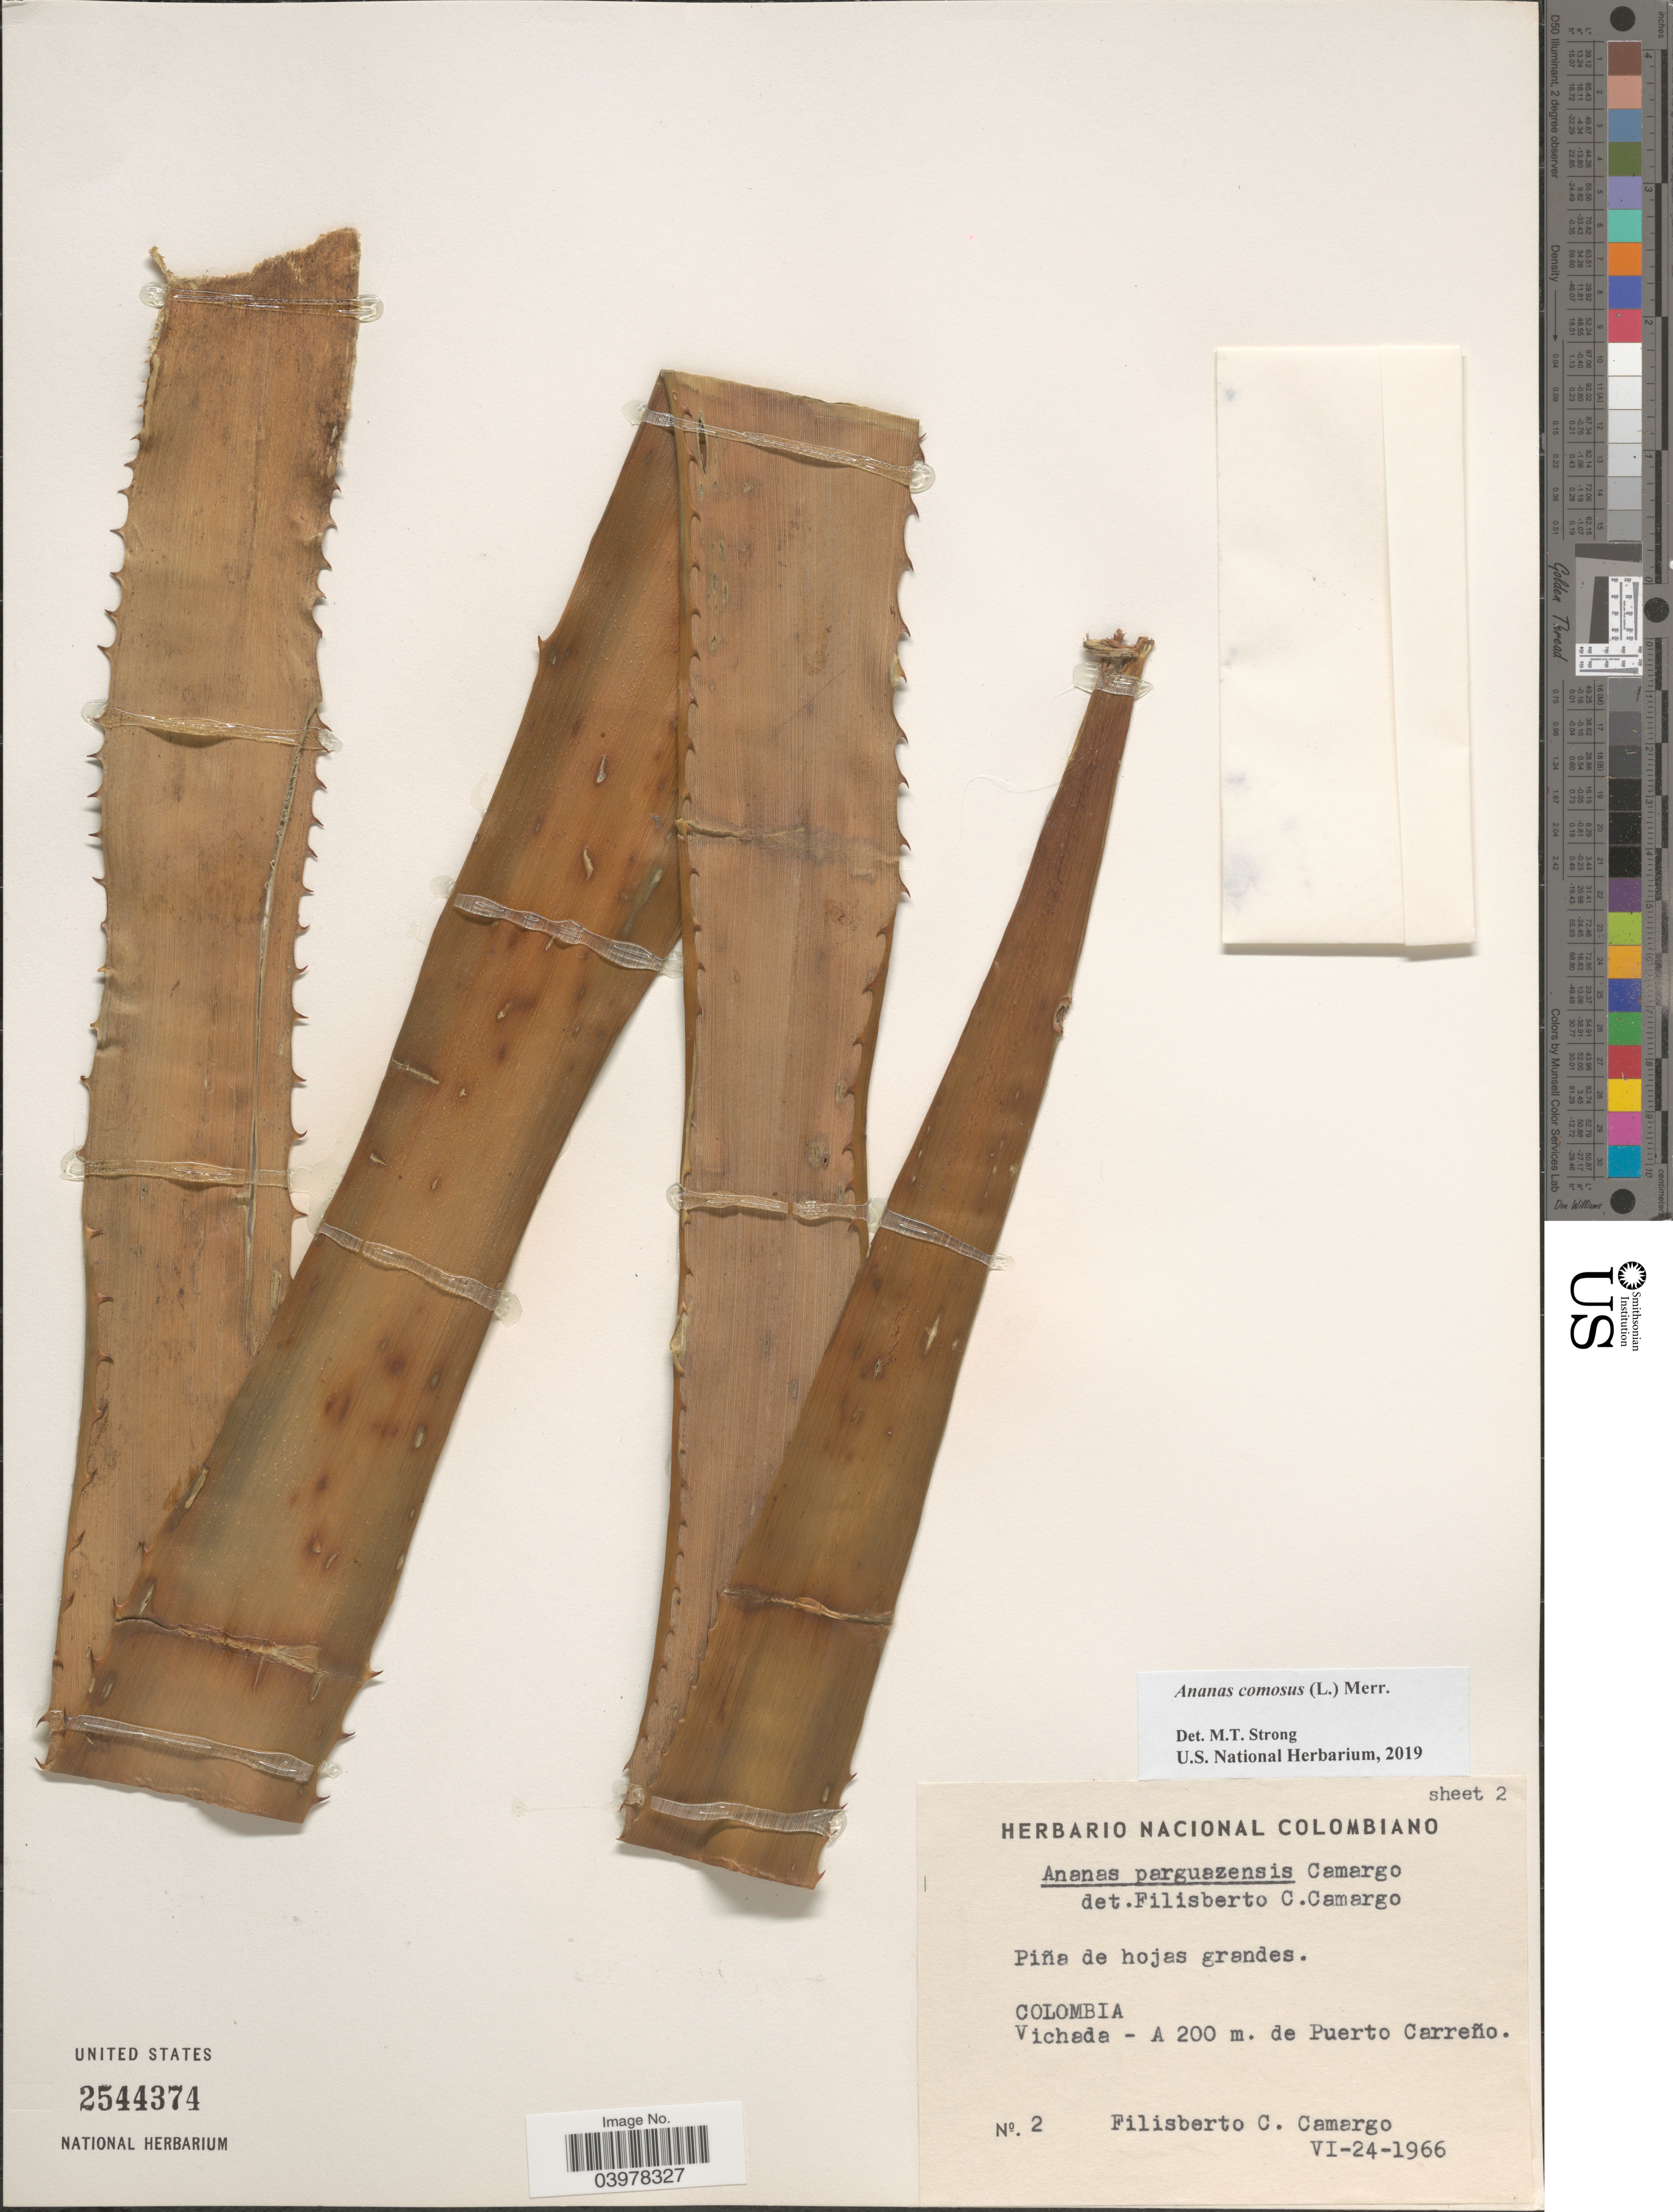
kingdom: Plantae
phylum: Tracheophyta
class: Liliopsida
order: Poales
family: Bromeliaceae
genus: Ananas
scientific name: Ananas comosus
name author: (L.) Merr.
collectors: F. C. Camargo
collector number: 2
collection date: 1966-06-24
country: Colombia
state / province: Vichada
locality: A 200 m. de Puerto Carreño.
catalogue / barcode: US 2544374